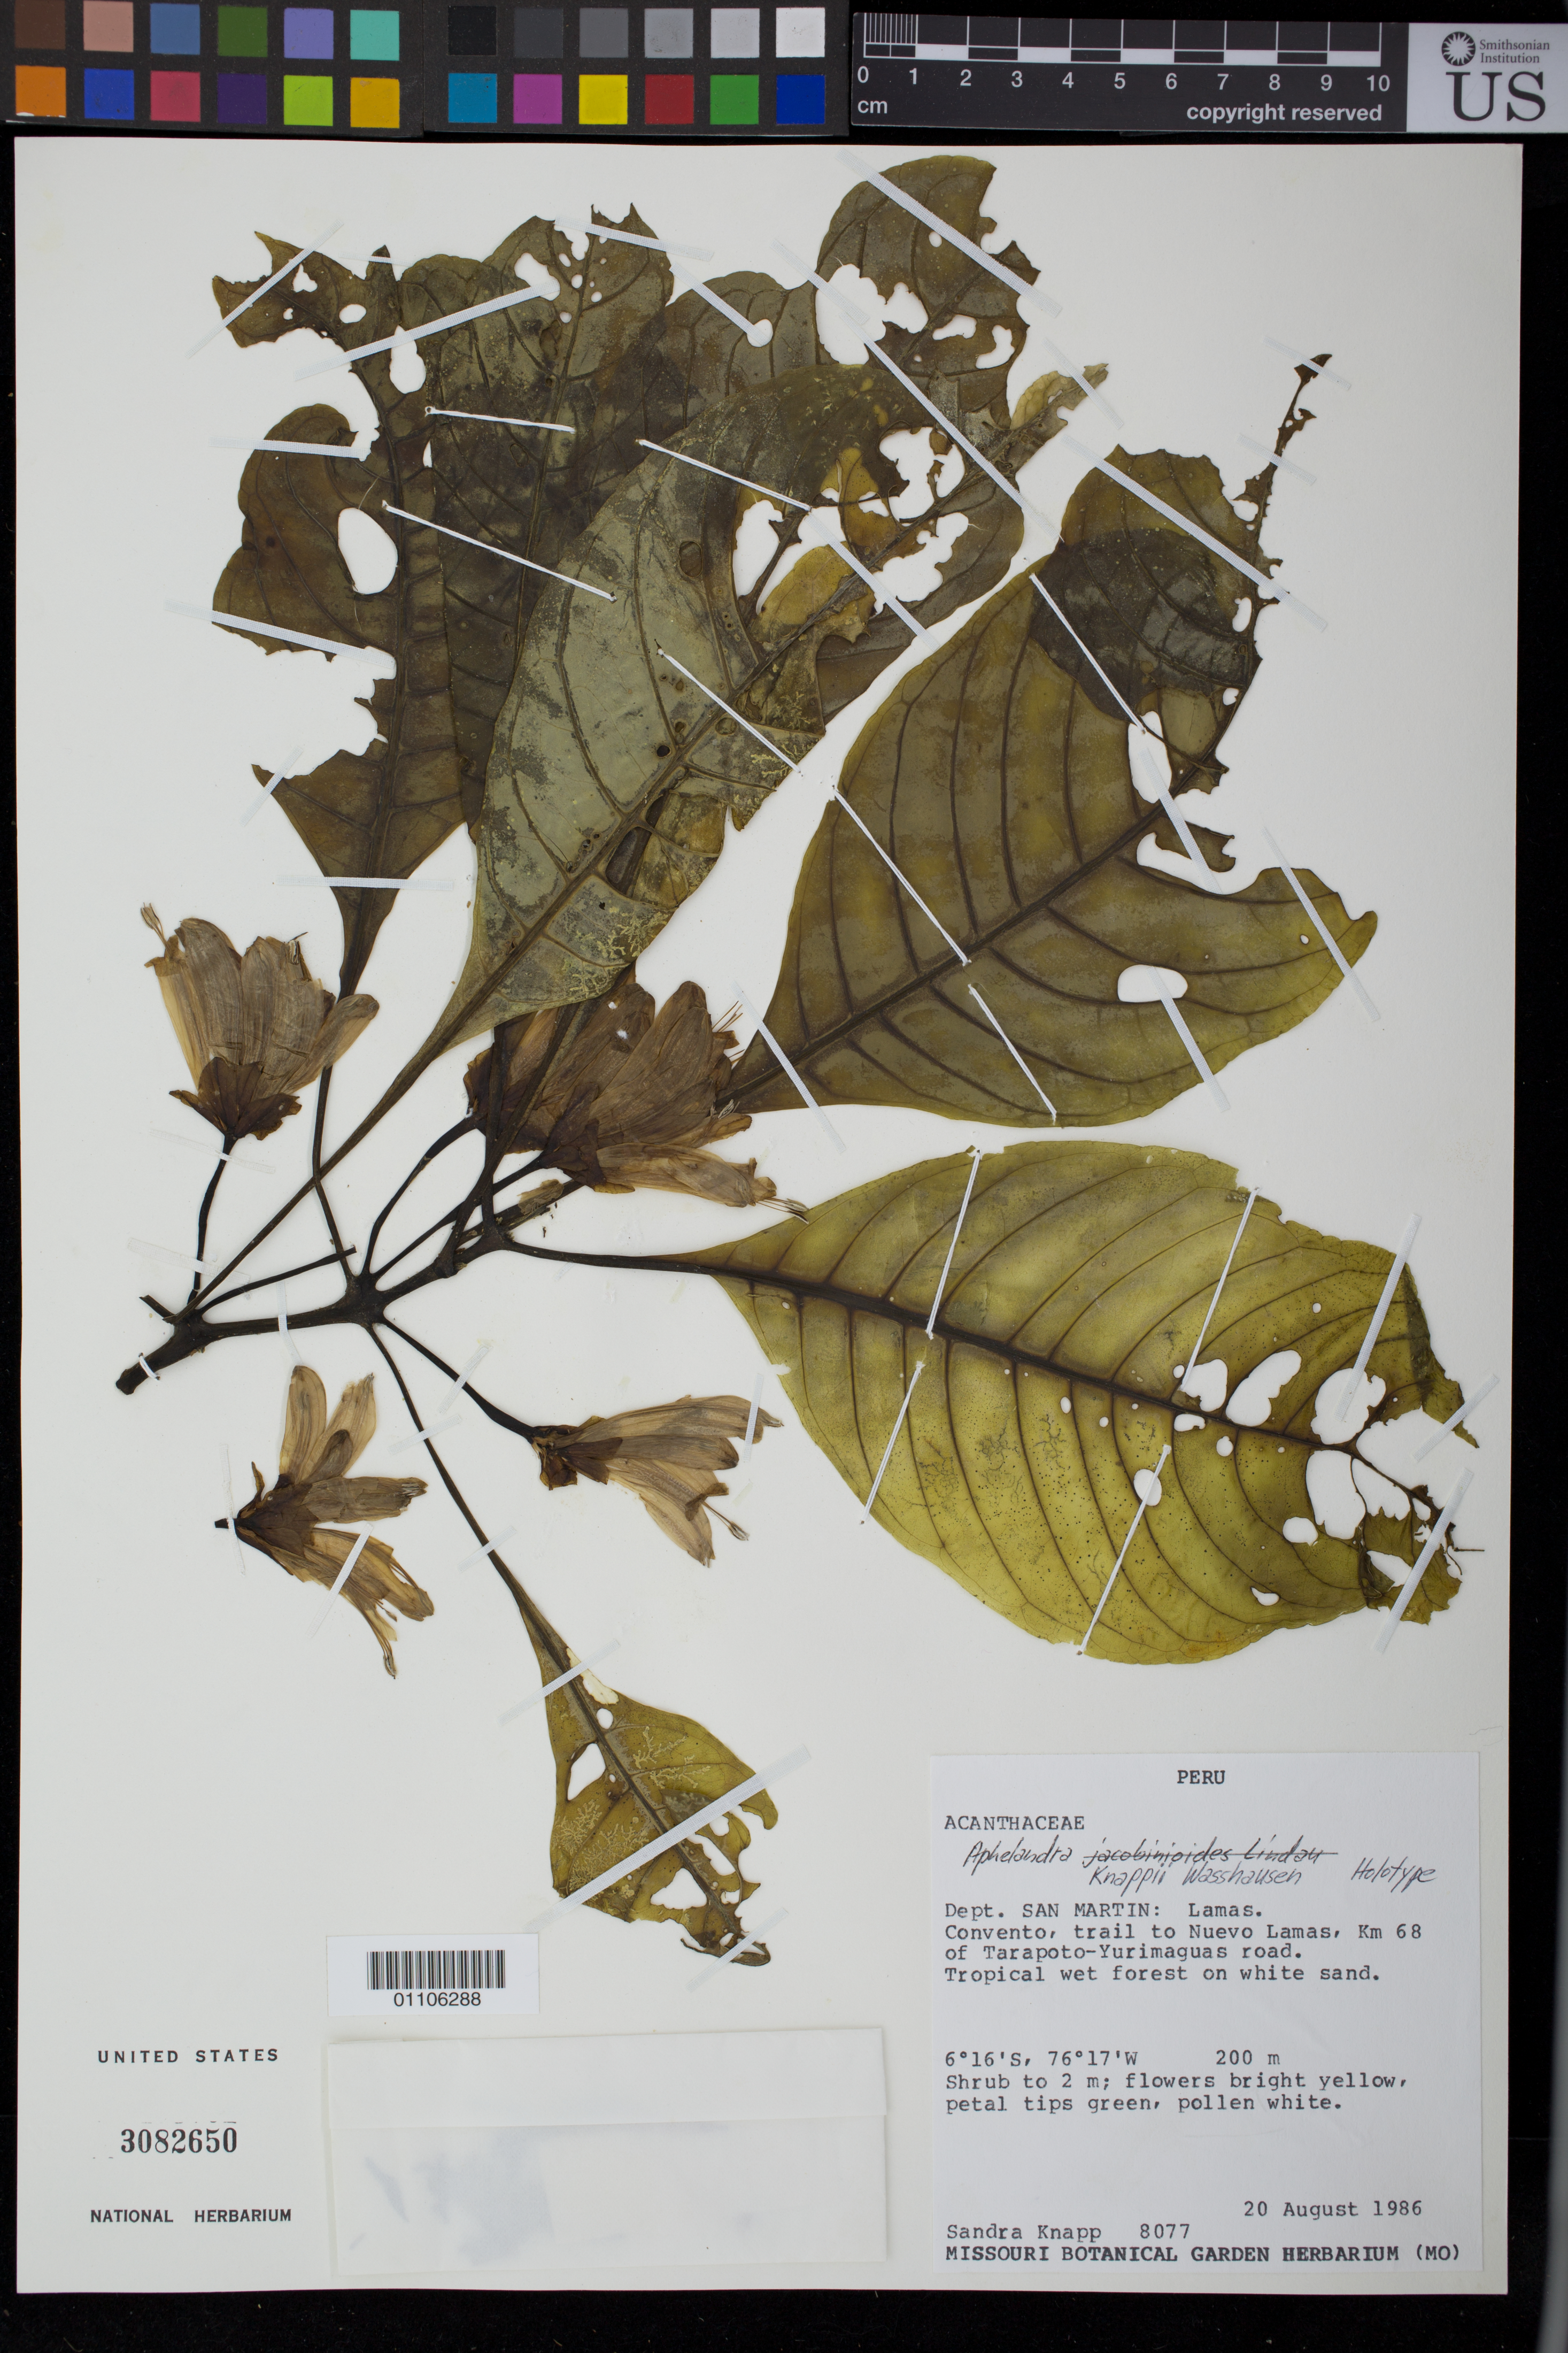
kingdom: Plantae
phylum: Tracheophyta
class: Magnoliopsida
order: Lamiales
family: Acanthaceae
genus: Aphelandra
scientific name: Aphelandra knappiae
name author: Wassh.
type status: Holotype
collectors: S. Knapp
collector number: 8077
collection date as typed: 20 Aug 1986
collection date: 1986-08-20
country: Peru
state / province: San Martín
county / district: Lamas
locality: Dept. San Martin: Lamas. Convento, trail to Nuevo Lamas, km 68 of Tarapoto-Yurimaguas road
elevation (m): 200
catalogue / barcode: US 3082650